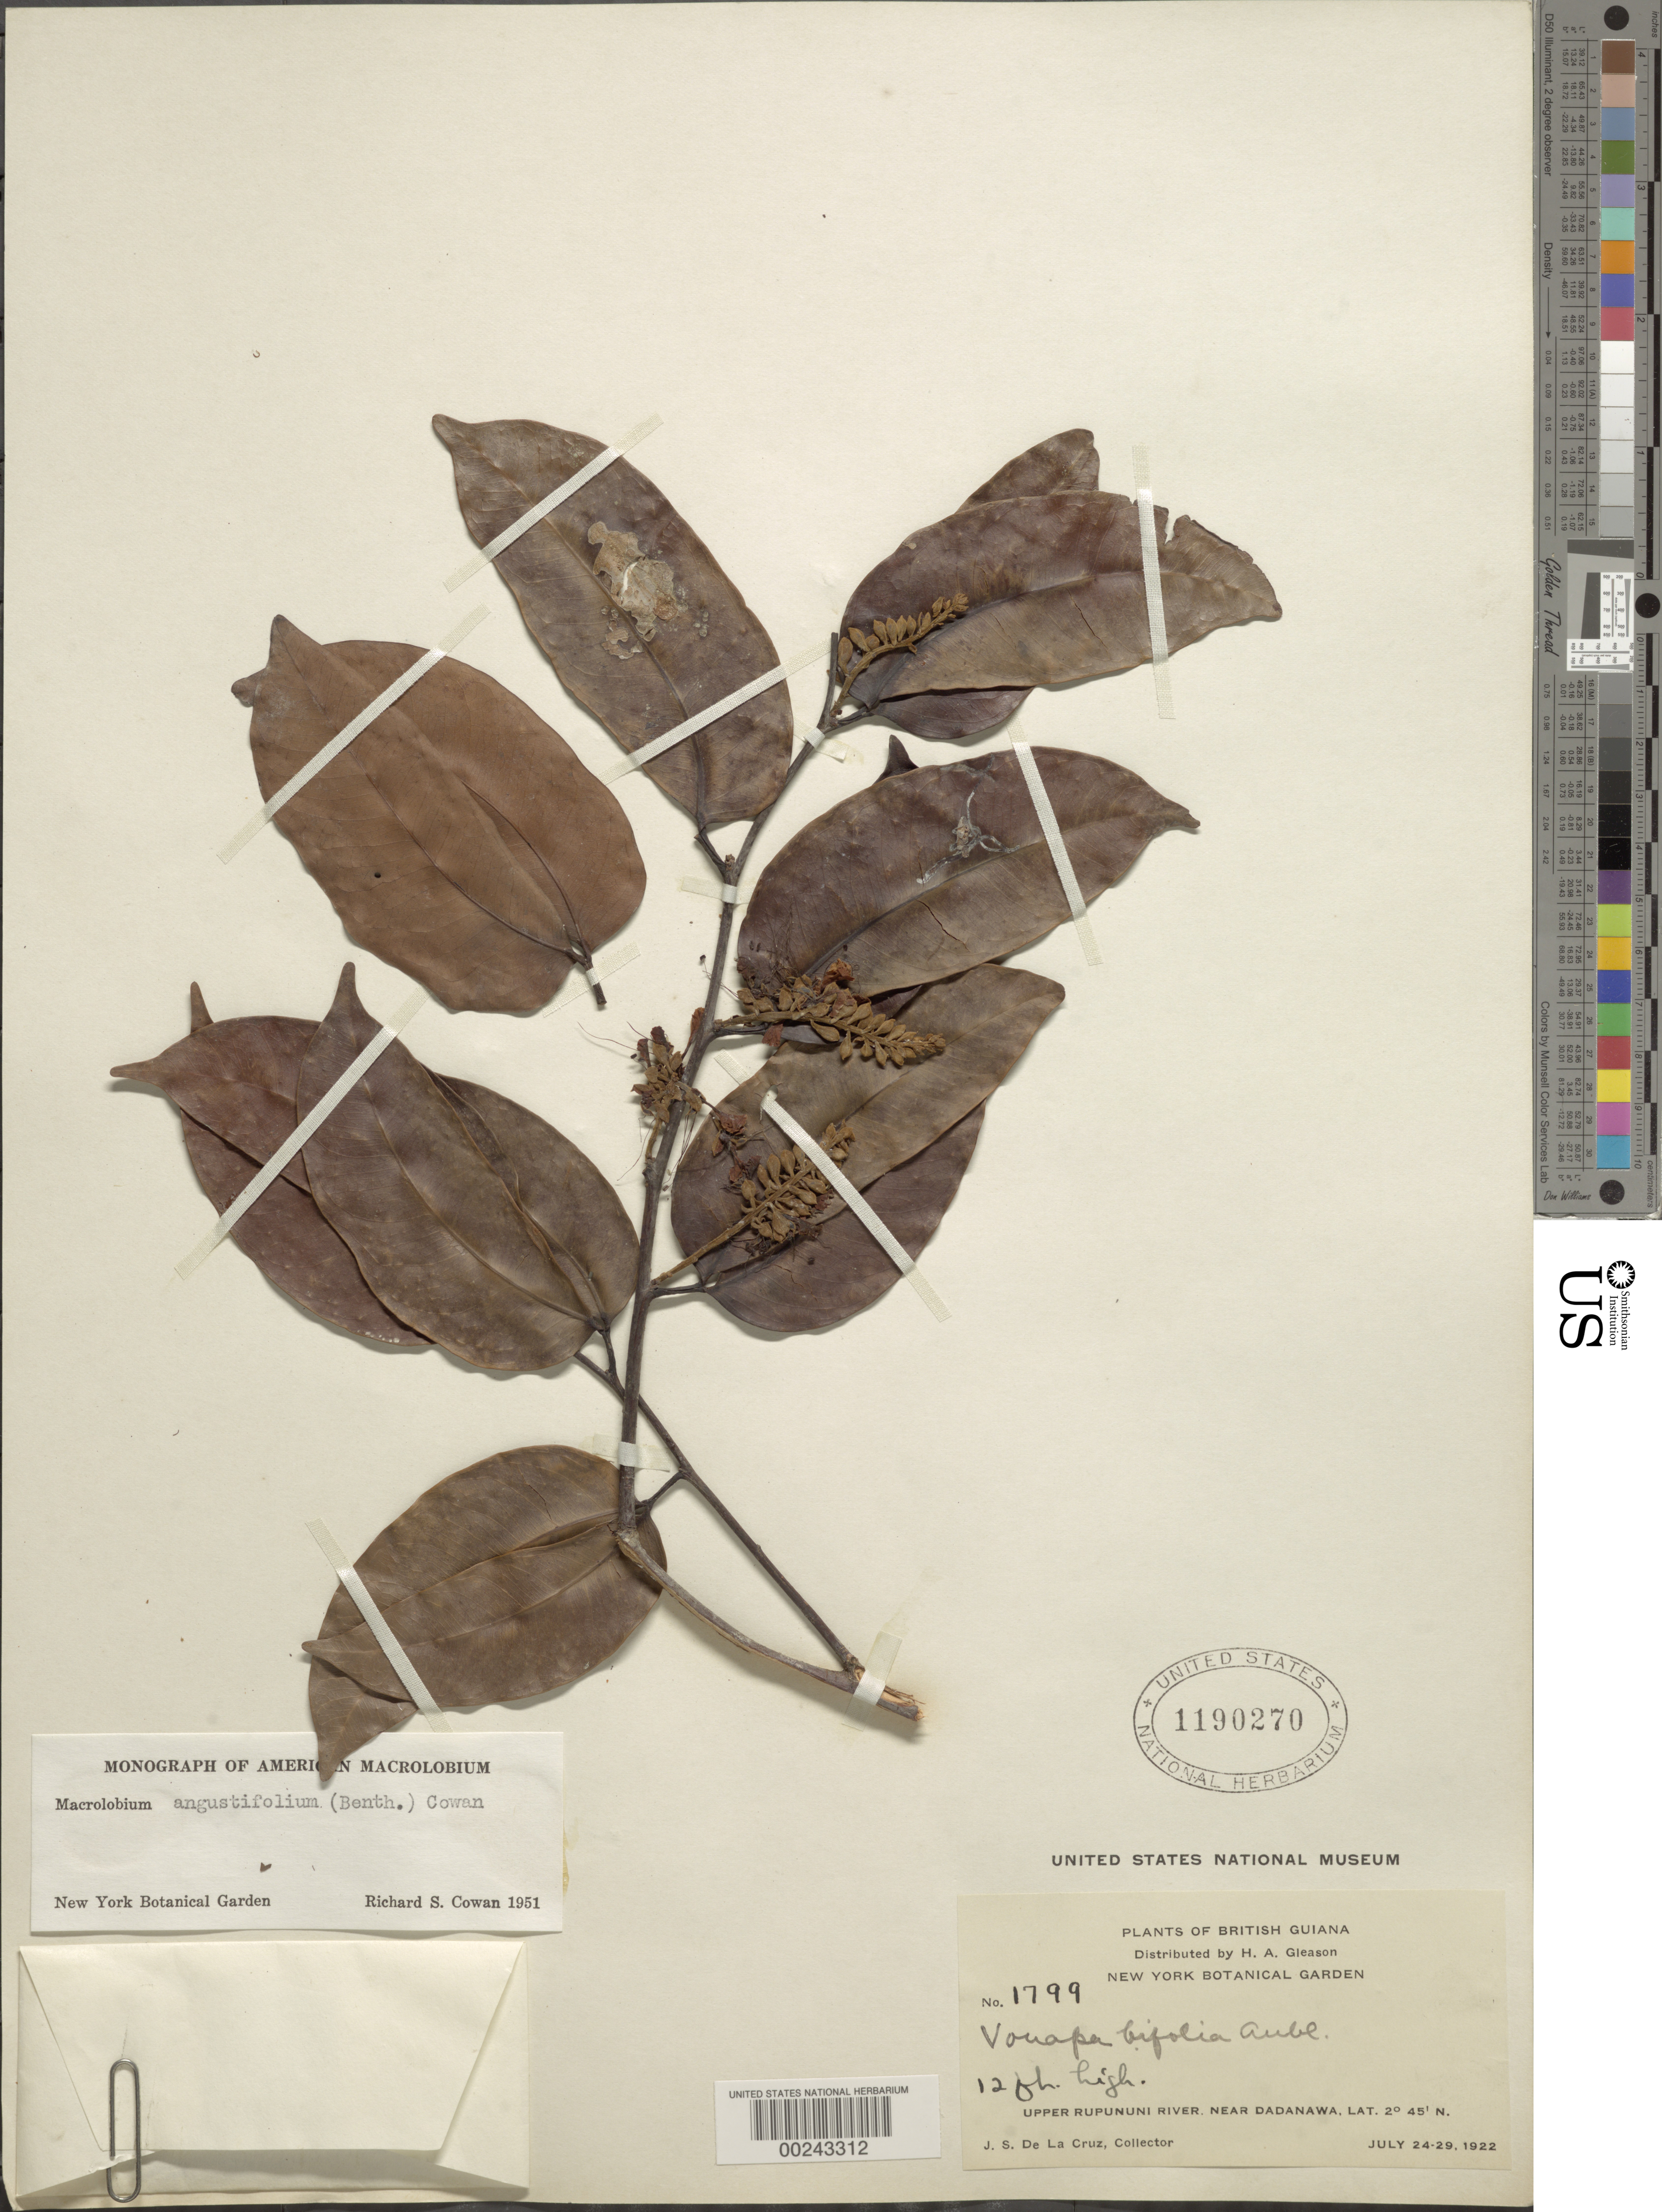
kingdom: Plantae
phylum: Tracheophyta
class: Magnoliopsida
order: Fabales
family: Fabaceae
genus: Macrolobium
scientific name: Macrolobium angustifolium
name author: (Benth.) R.S. Cowan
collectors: J. S. de la Cruz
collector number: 1799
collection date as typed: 24 Jul 1922 to 29 Jul 1922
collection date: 1922-07-24/1922-07-29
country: Guyana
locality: Upper rupununi river near dadanawa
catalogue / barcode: US 1190270